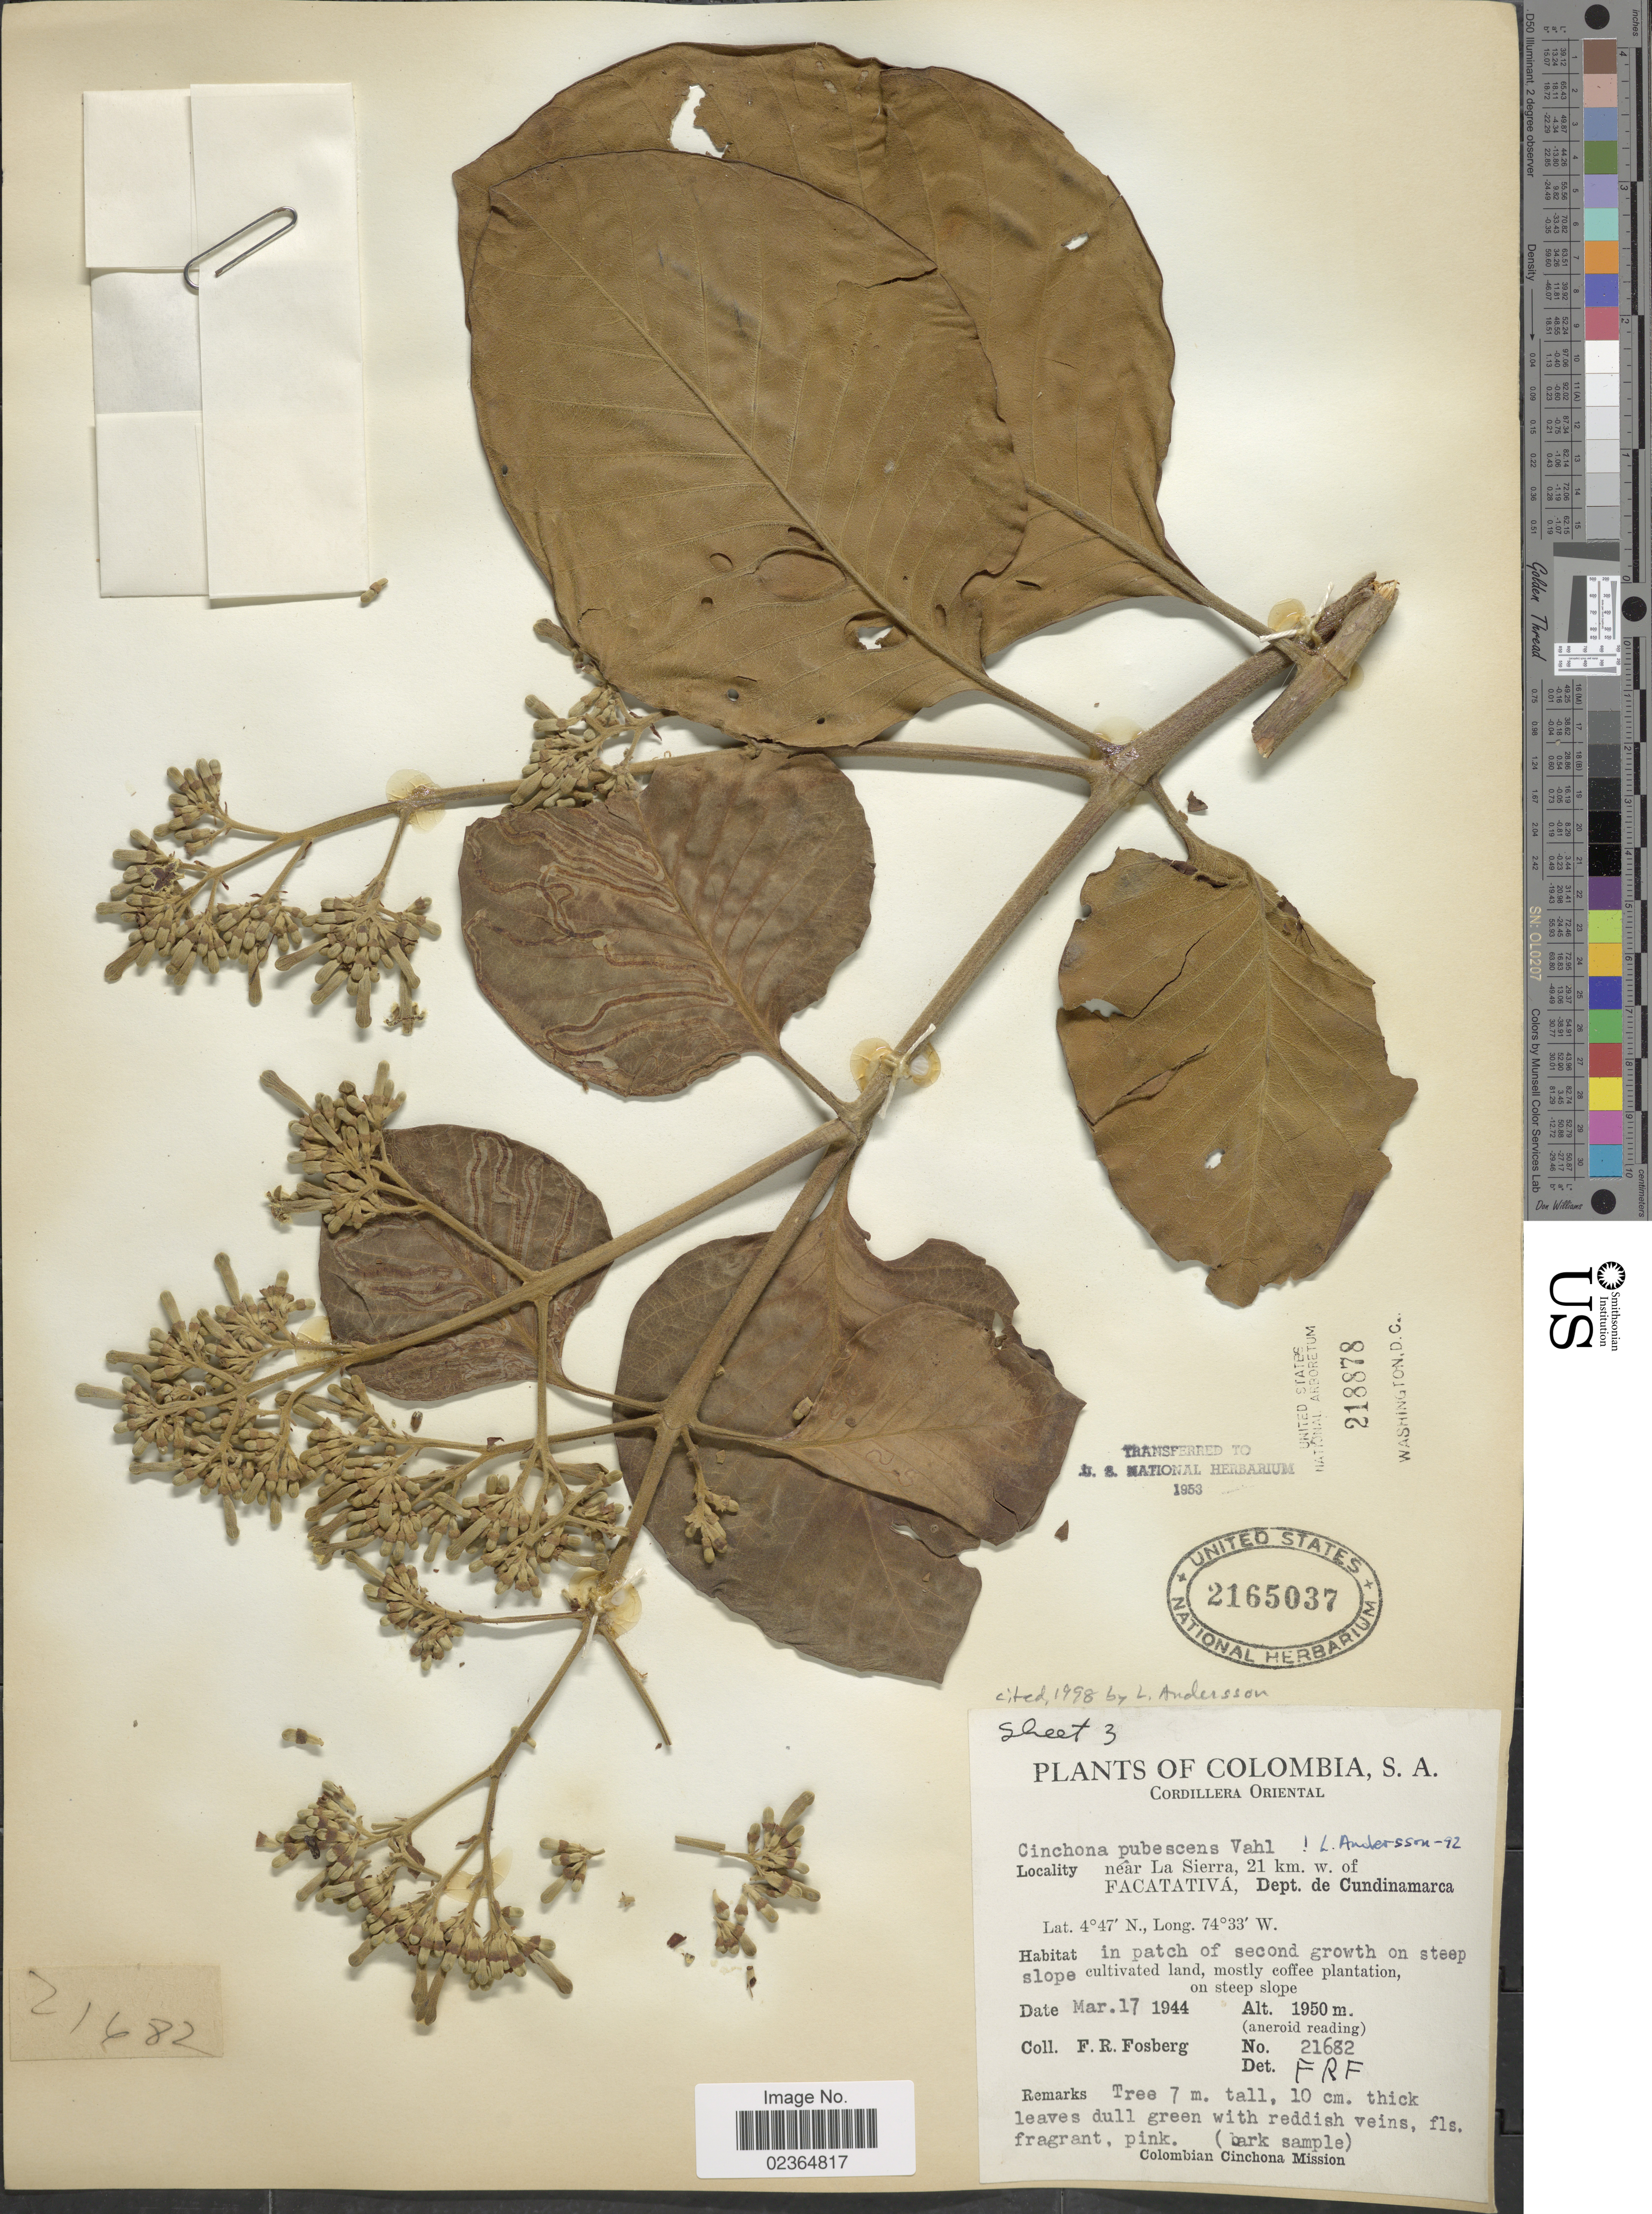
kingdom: Plantae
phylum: Tracheophyta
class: Magnoliopsida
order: Gentianales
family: Rubiaceae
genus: Cinchona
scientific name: Cinchona pubescens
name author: Vahl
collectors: F. R. Fosberg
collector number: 21682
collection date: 1944-03-17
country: Colombia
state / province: Cundinamarca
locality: Cordillera Oriental, near La Sierra, 21 km. w. of Facatativá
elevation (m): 1950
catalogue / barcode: US 2165037